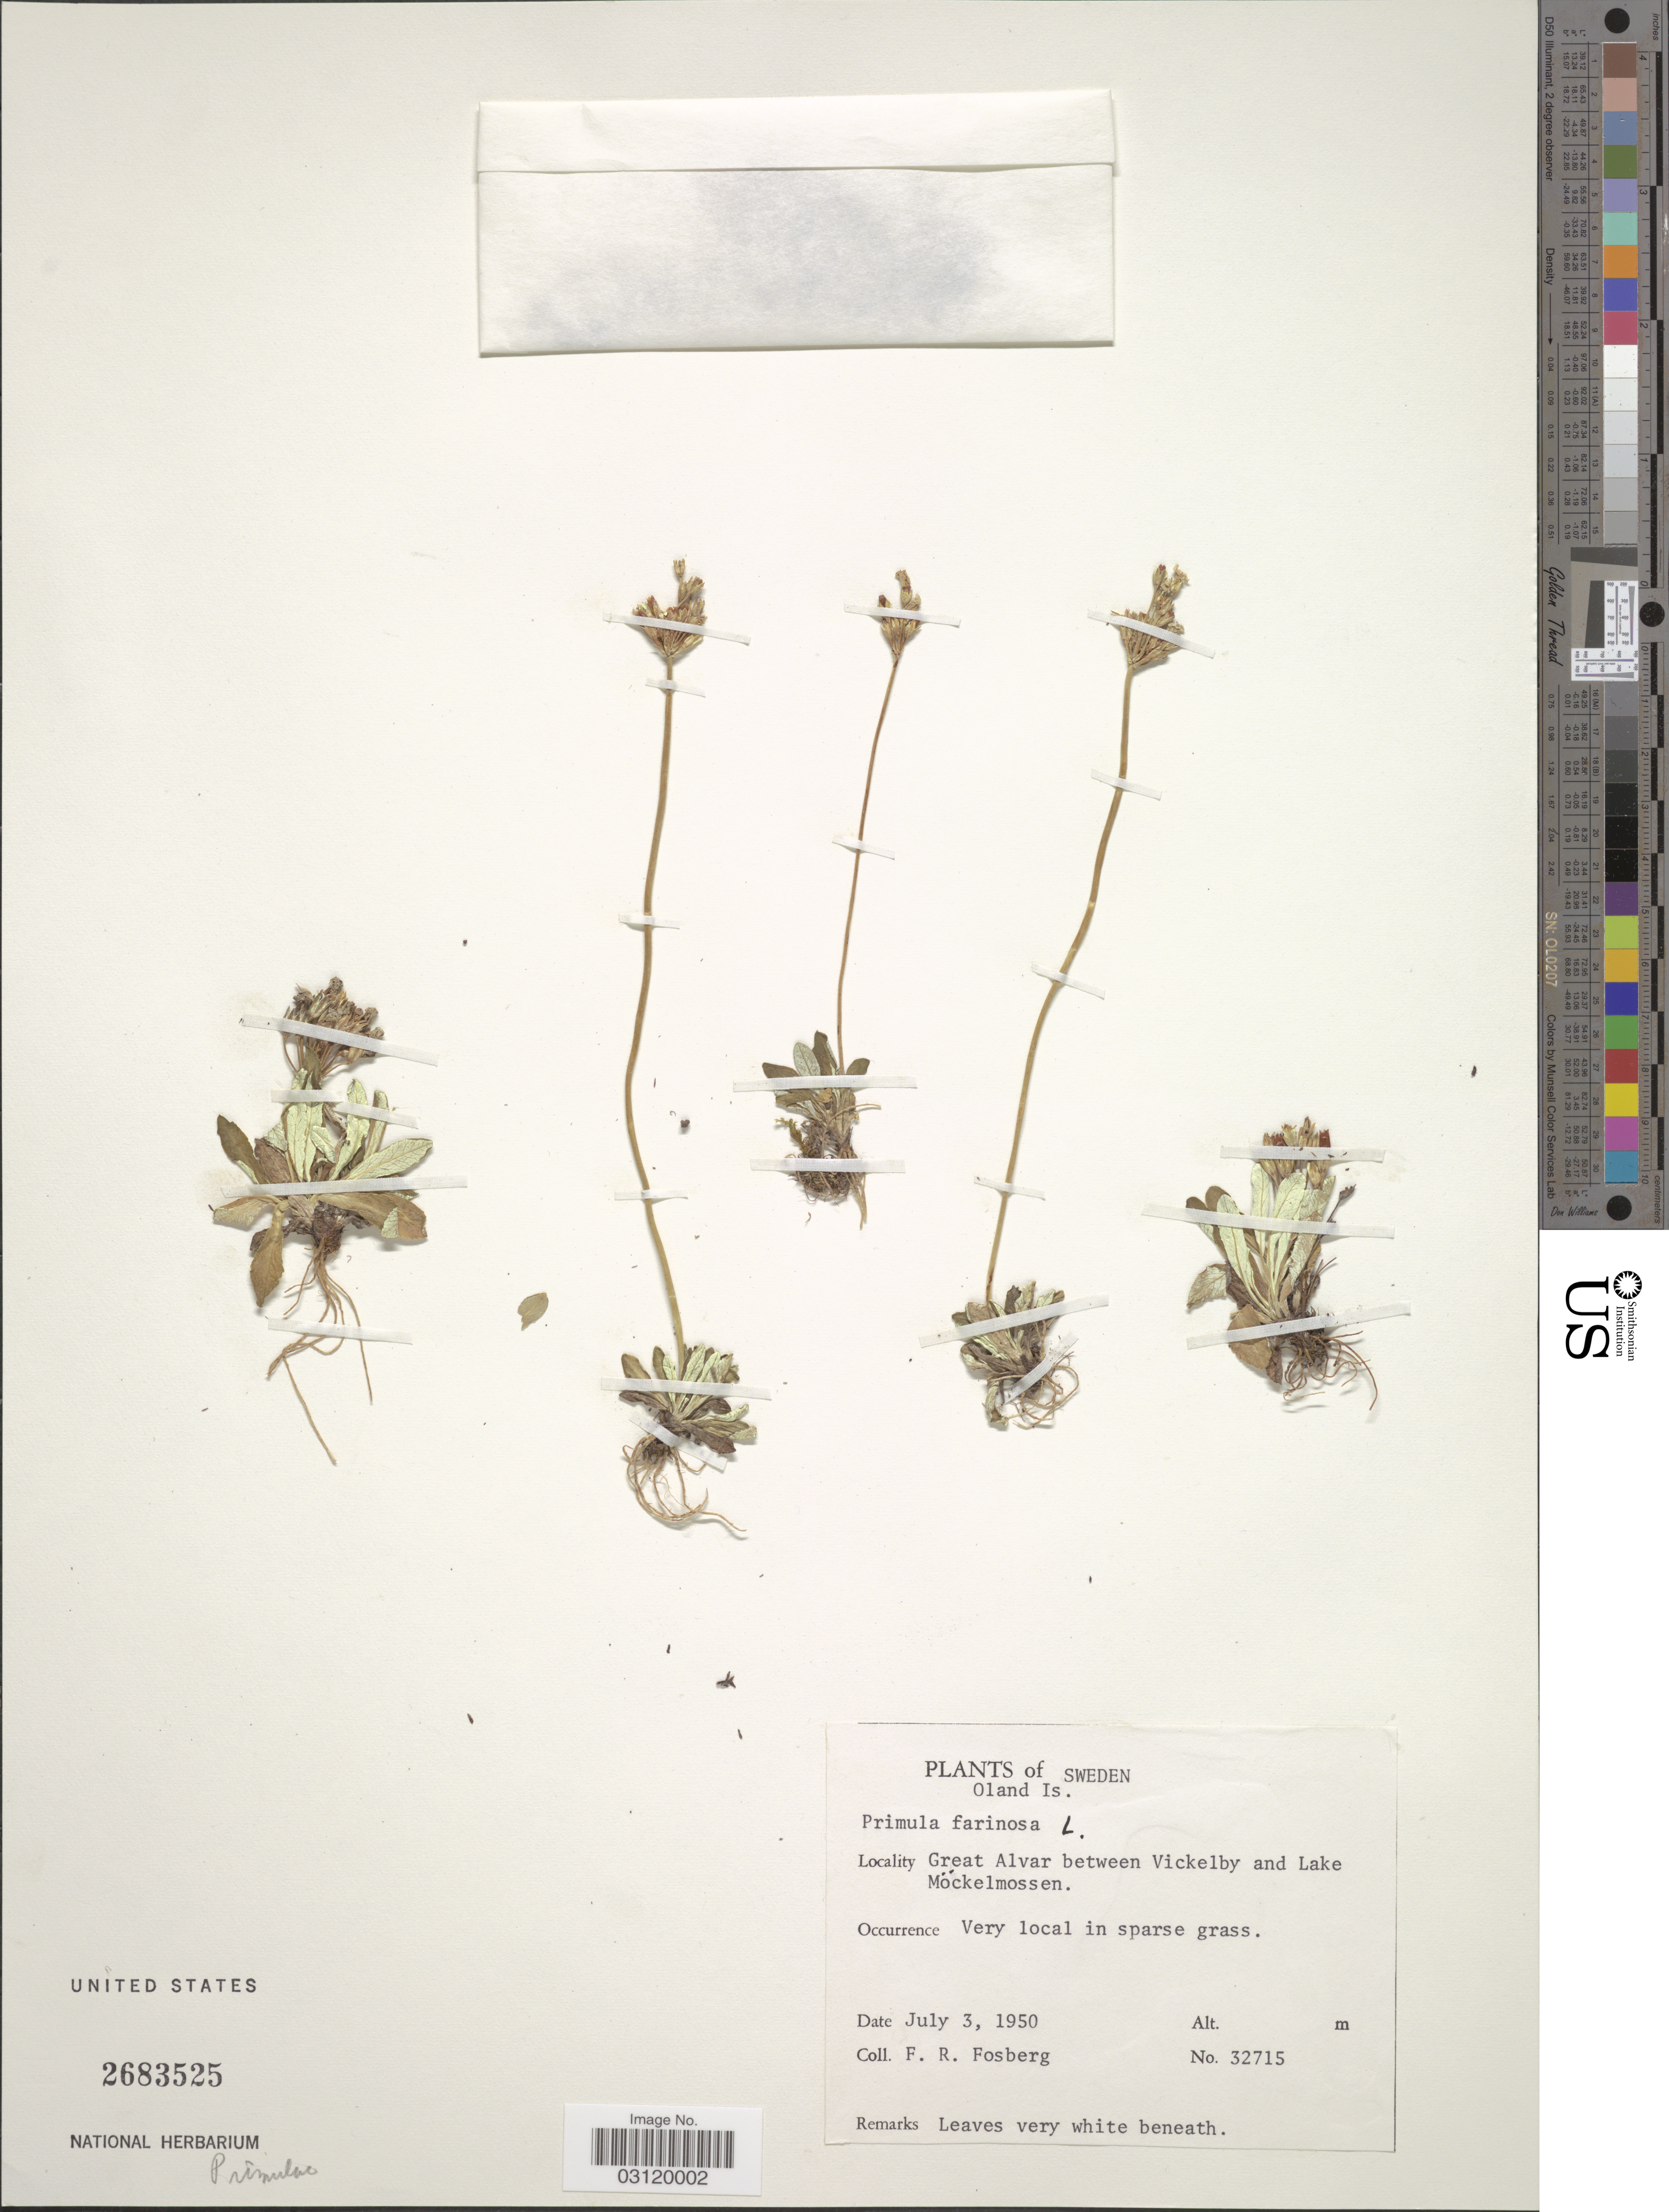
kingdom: Plantae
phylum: Tracheophyta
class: Magnoliopsida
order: Ericales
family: Primulaceae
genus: Primula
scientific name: Primula farinosa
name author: L.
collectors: F. R. Fosberg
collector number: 32715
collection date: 1950-07-03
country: Sweden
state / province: Kalmar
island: Oland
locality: Oland Is. Great Alvar between Vickelby and Lake Mockelmossen.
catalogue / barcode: US 2683525